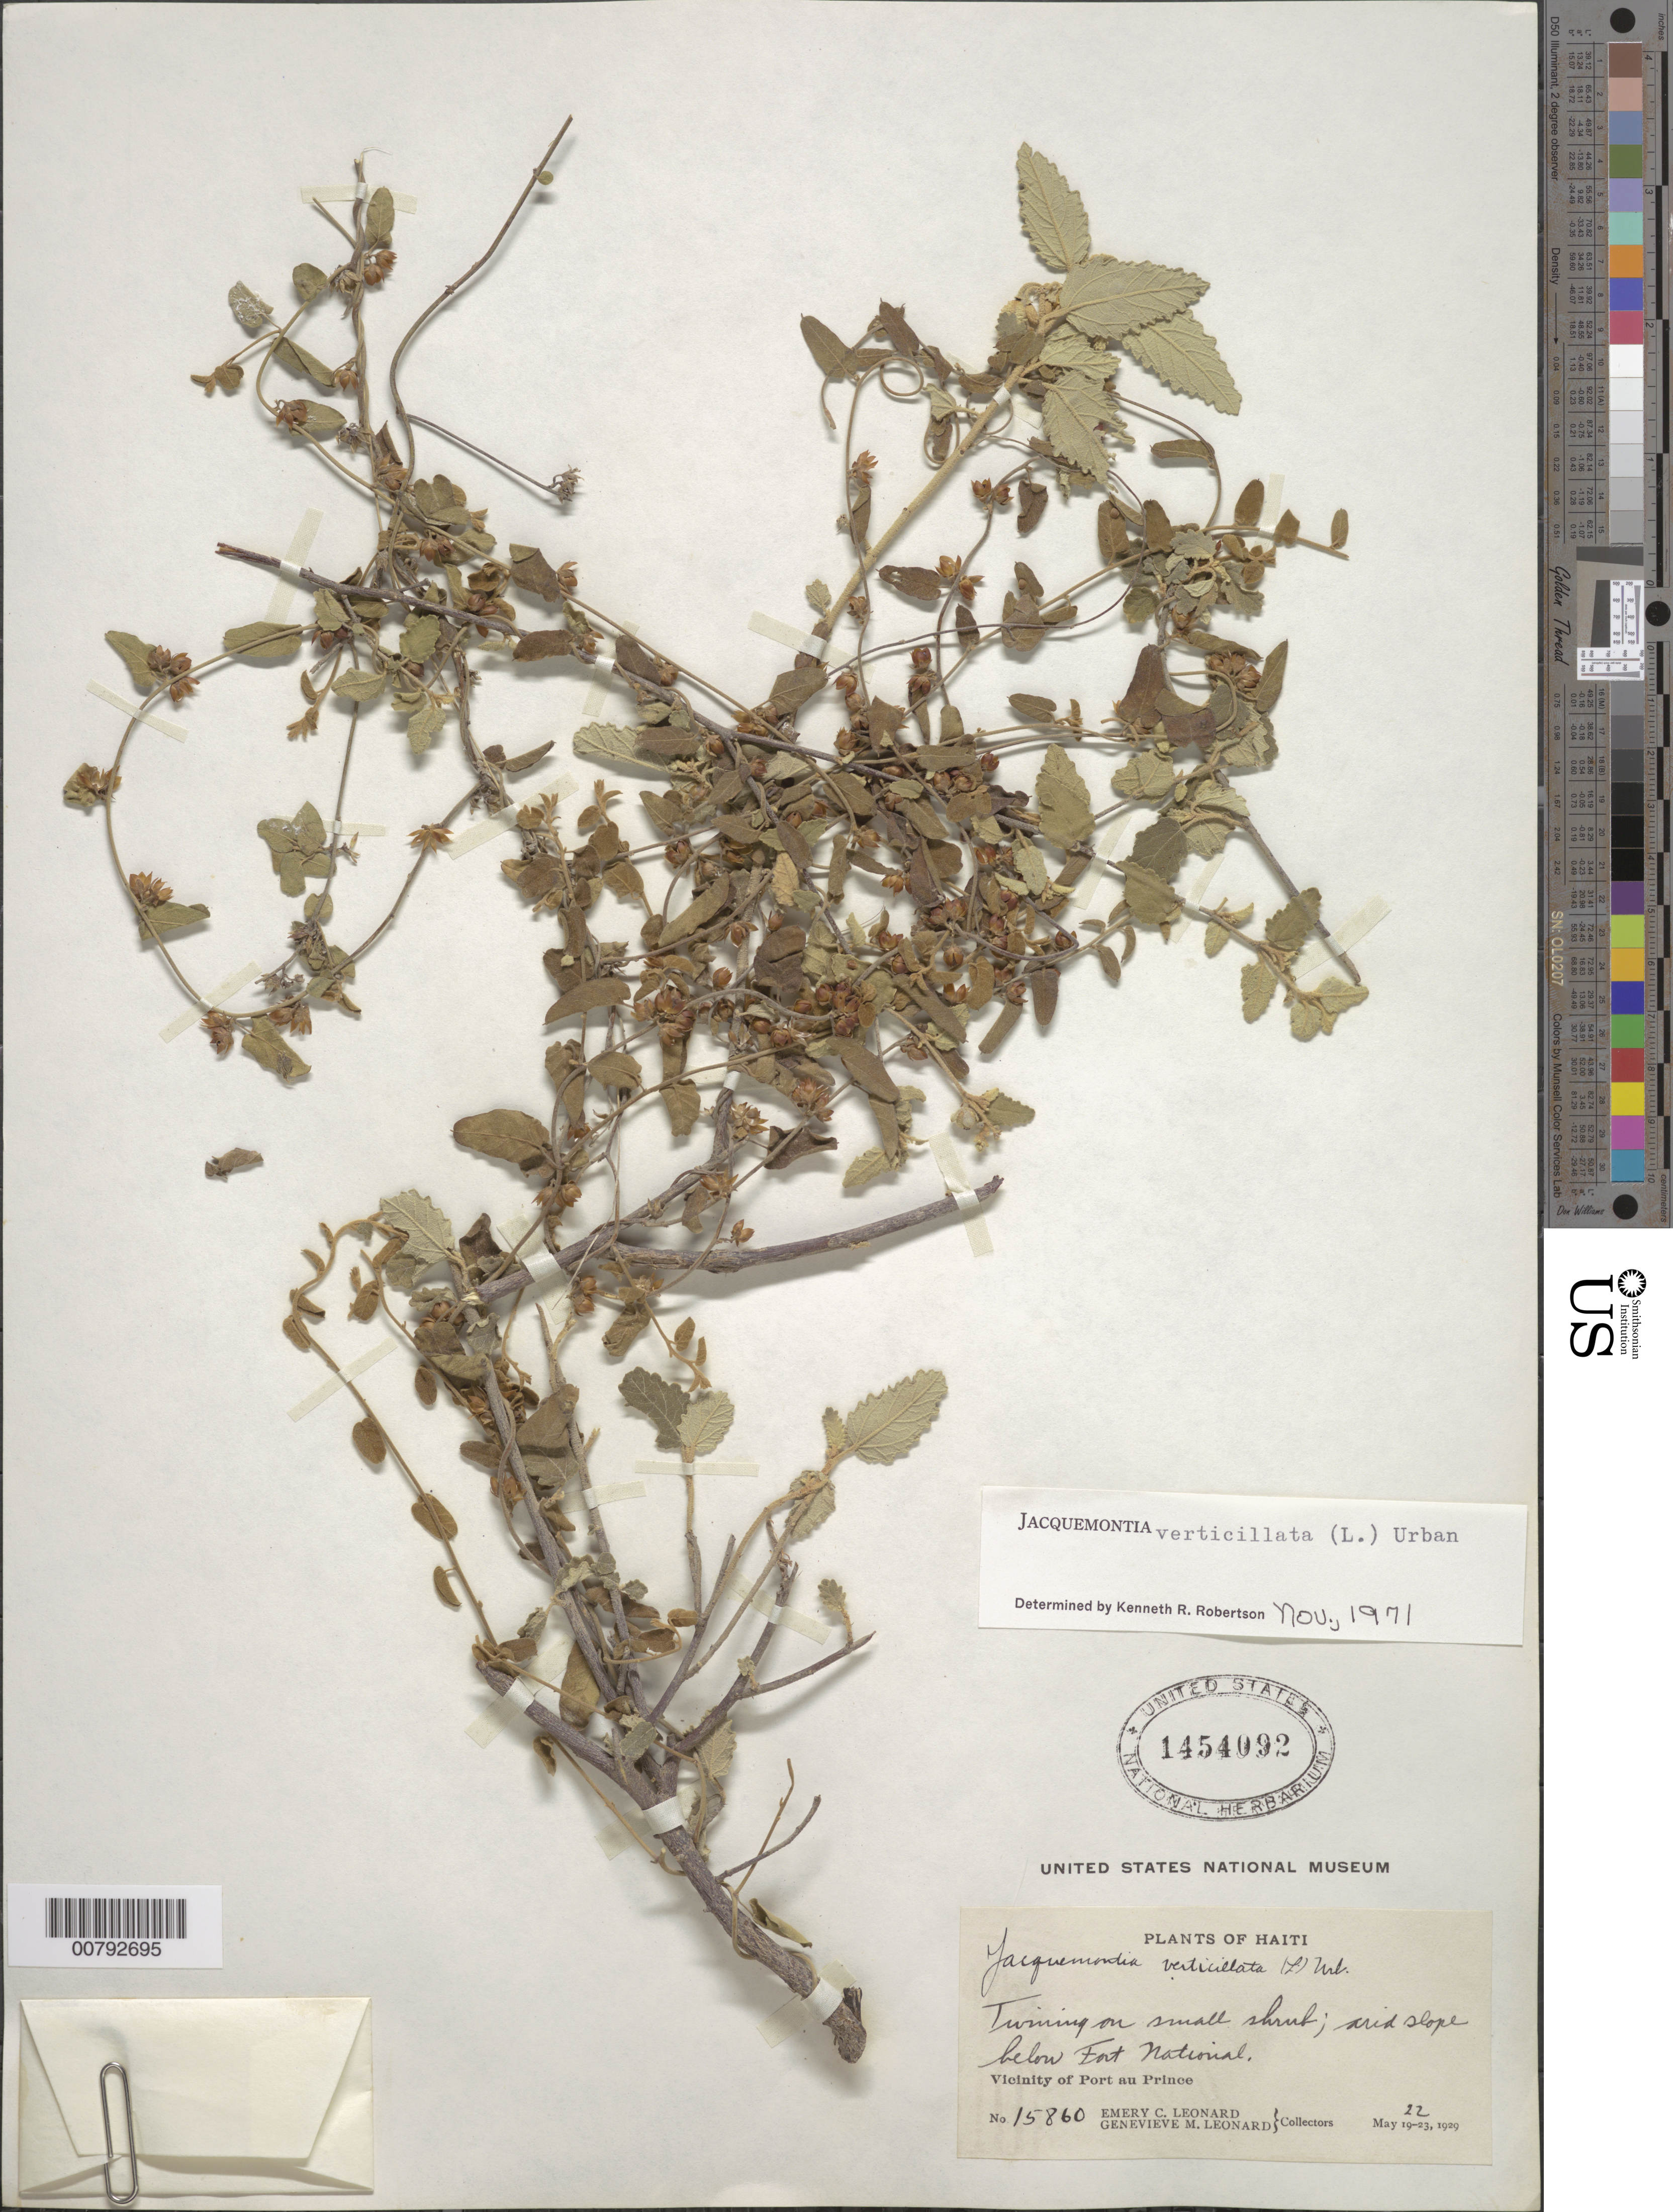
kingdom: Plantae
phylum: Tracheophyta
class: Magnoliopsida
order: Solanales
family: Convolvulaceae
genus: Jacquemontia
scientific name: Jacquemontia verticillata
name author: (L.) Urb.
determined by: Robertson, K. R.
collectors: E. C. Leonard & G. M. Leonard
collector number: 15860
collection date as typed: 22 May 1929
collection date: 1929-05-22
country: Haiti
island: Hispaniola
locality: Vicinity of Port au Prince, below Fort National.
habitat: Arid slope.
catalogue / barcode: US 1454092